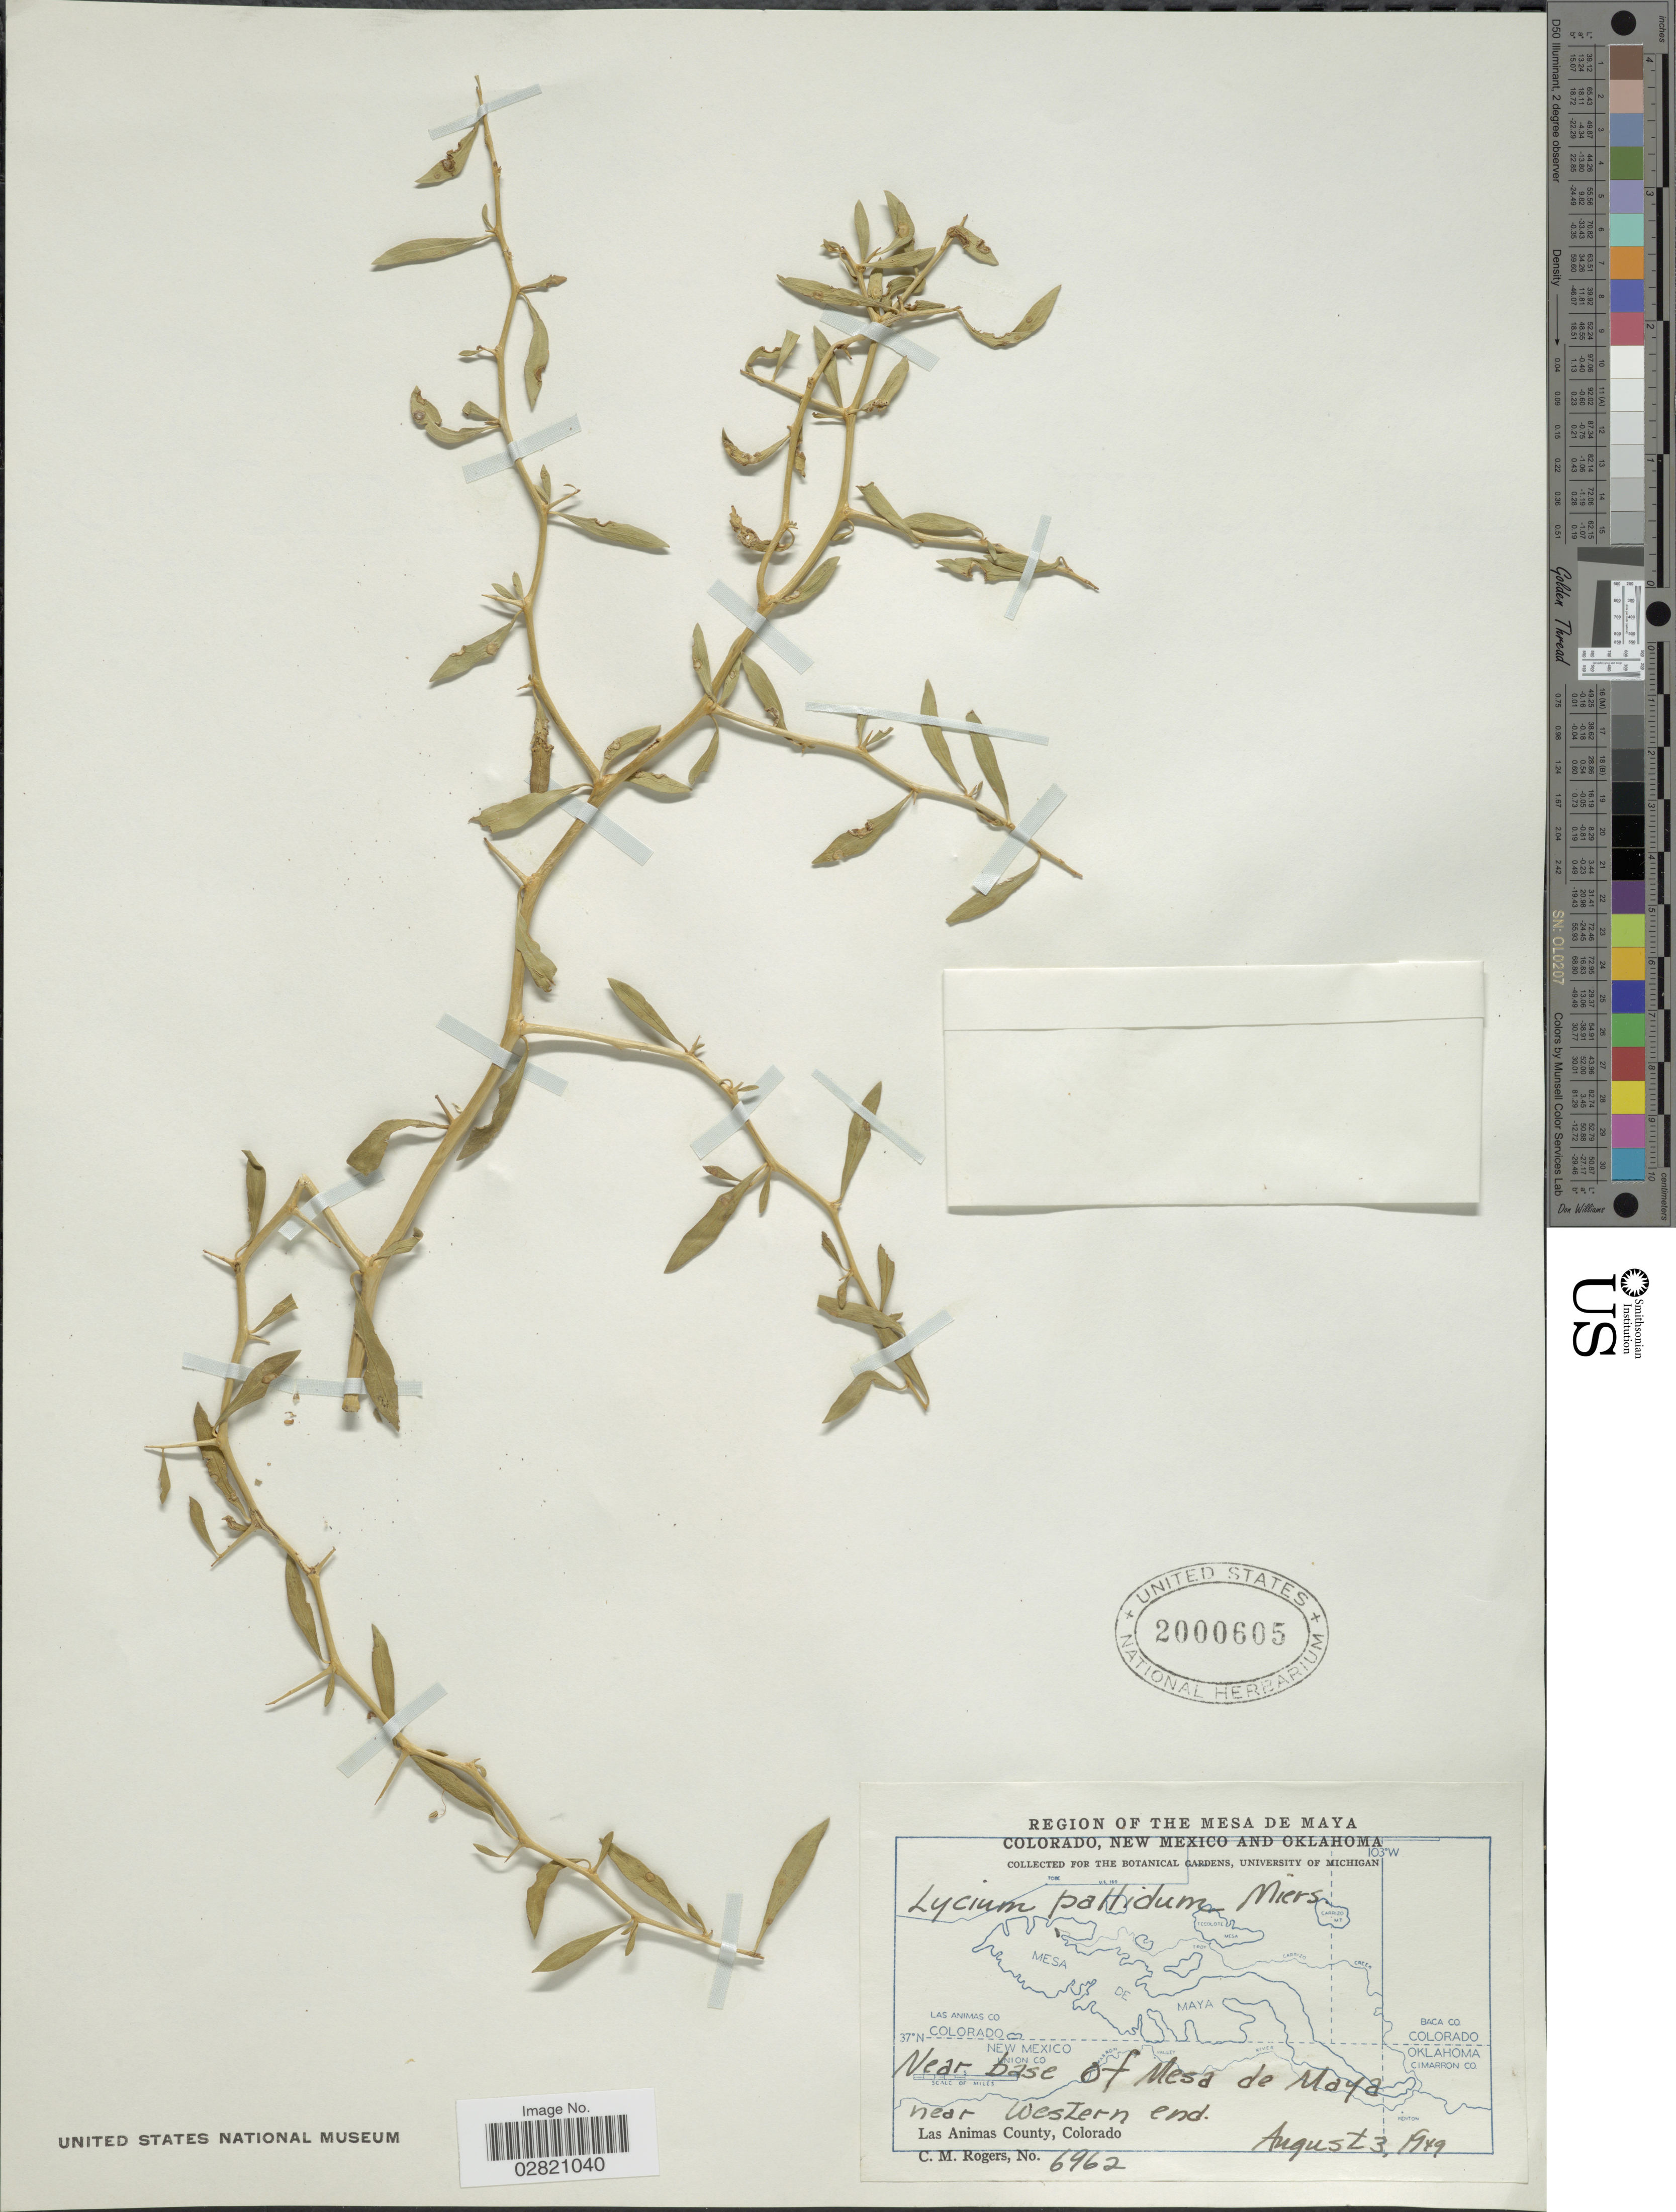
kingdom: Plantae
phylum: Tracheophyta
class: Magnoliopsida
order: Solanales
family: Solanaceae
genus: Lycium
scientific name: Lycium pallidum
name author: Miers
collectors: C. M. Rogers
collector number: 6962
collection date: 1949-08-03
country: United States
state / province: Colorado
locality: Region of the Mesa de Maya. Near base of Mesa de Maya near Western end. Las Animas County.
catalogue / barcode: US 2000605